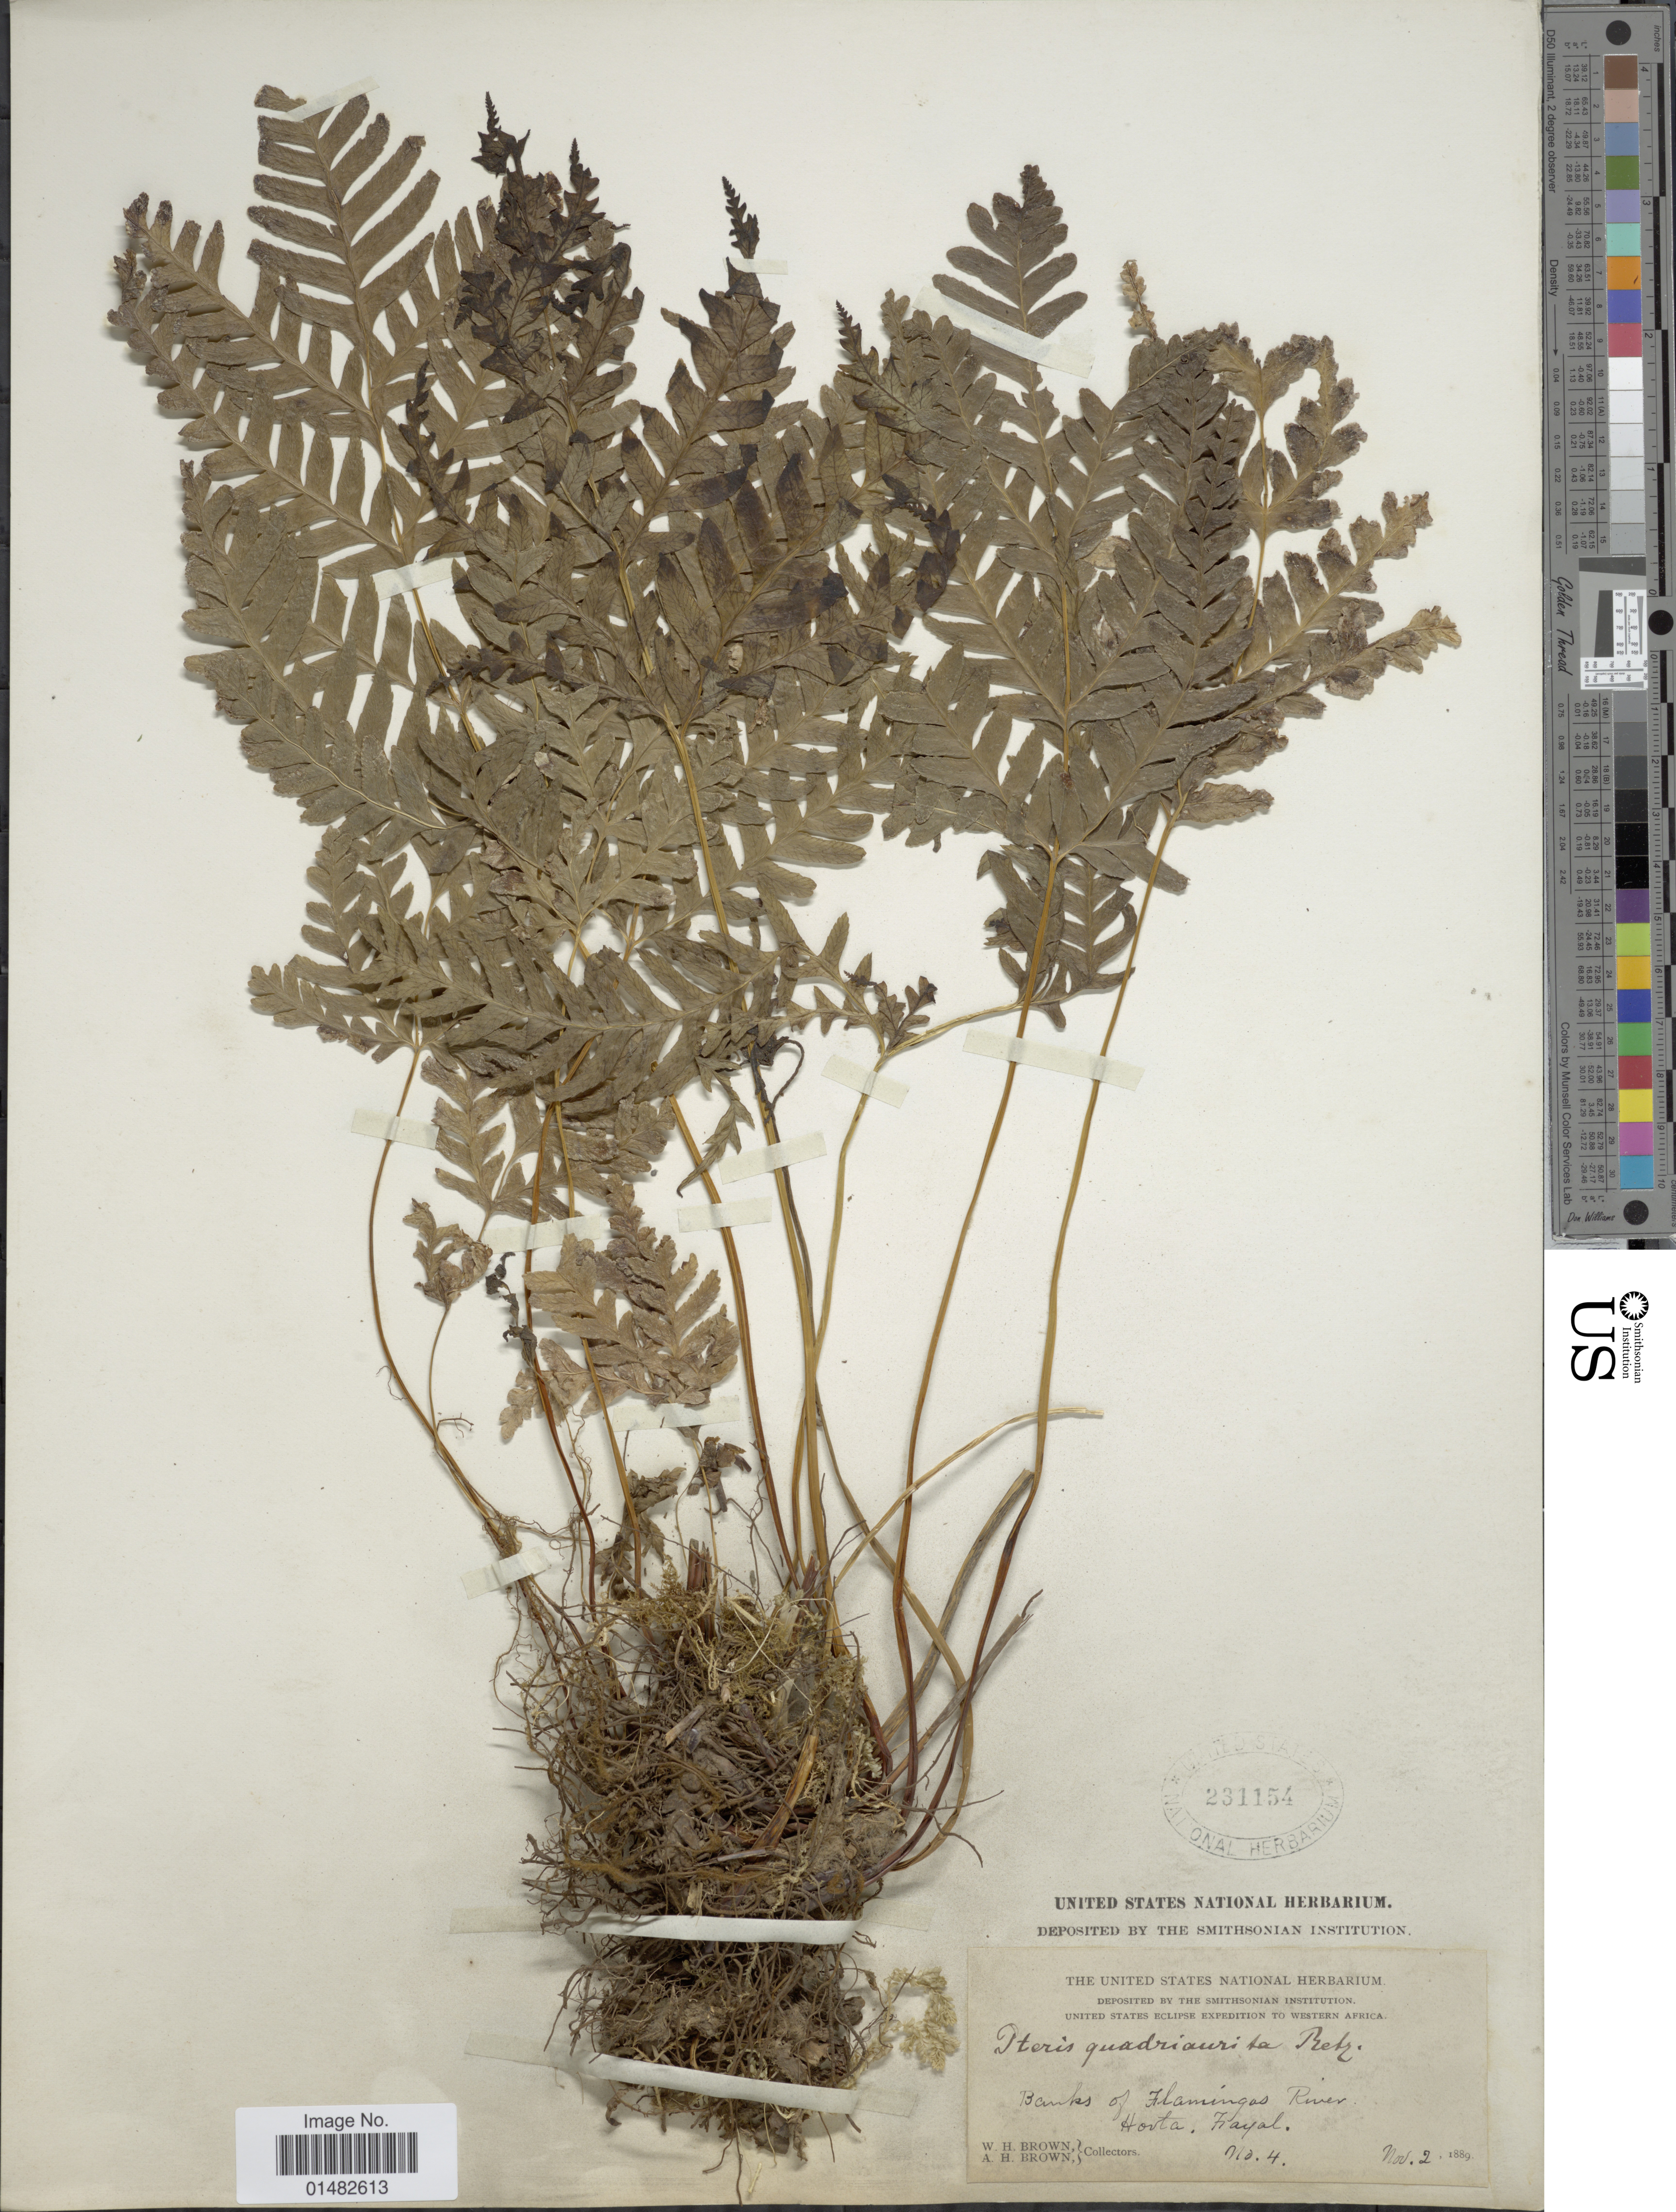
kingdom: Plantae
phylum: Tracheophyta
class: Polypodiopsida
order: Polypodiales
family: Pteridaceae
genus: Pteris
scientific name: Pteris arguta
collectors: W. H. Brown & A. H. Brown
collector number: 4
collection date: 1889-11-02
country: Portugal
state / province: Azores (Aut. Reg.)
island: Faial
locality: Western Africa, Banks of Flamingos River, Horta, Fiayal [Faial Island]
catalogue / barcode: US 231154